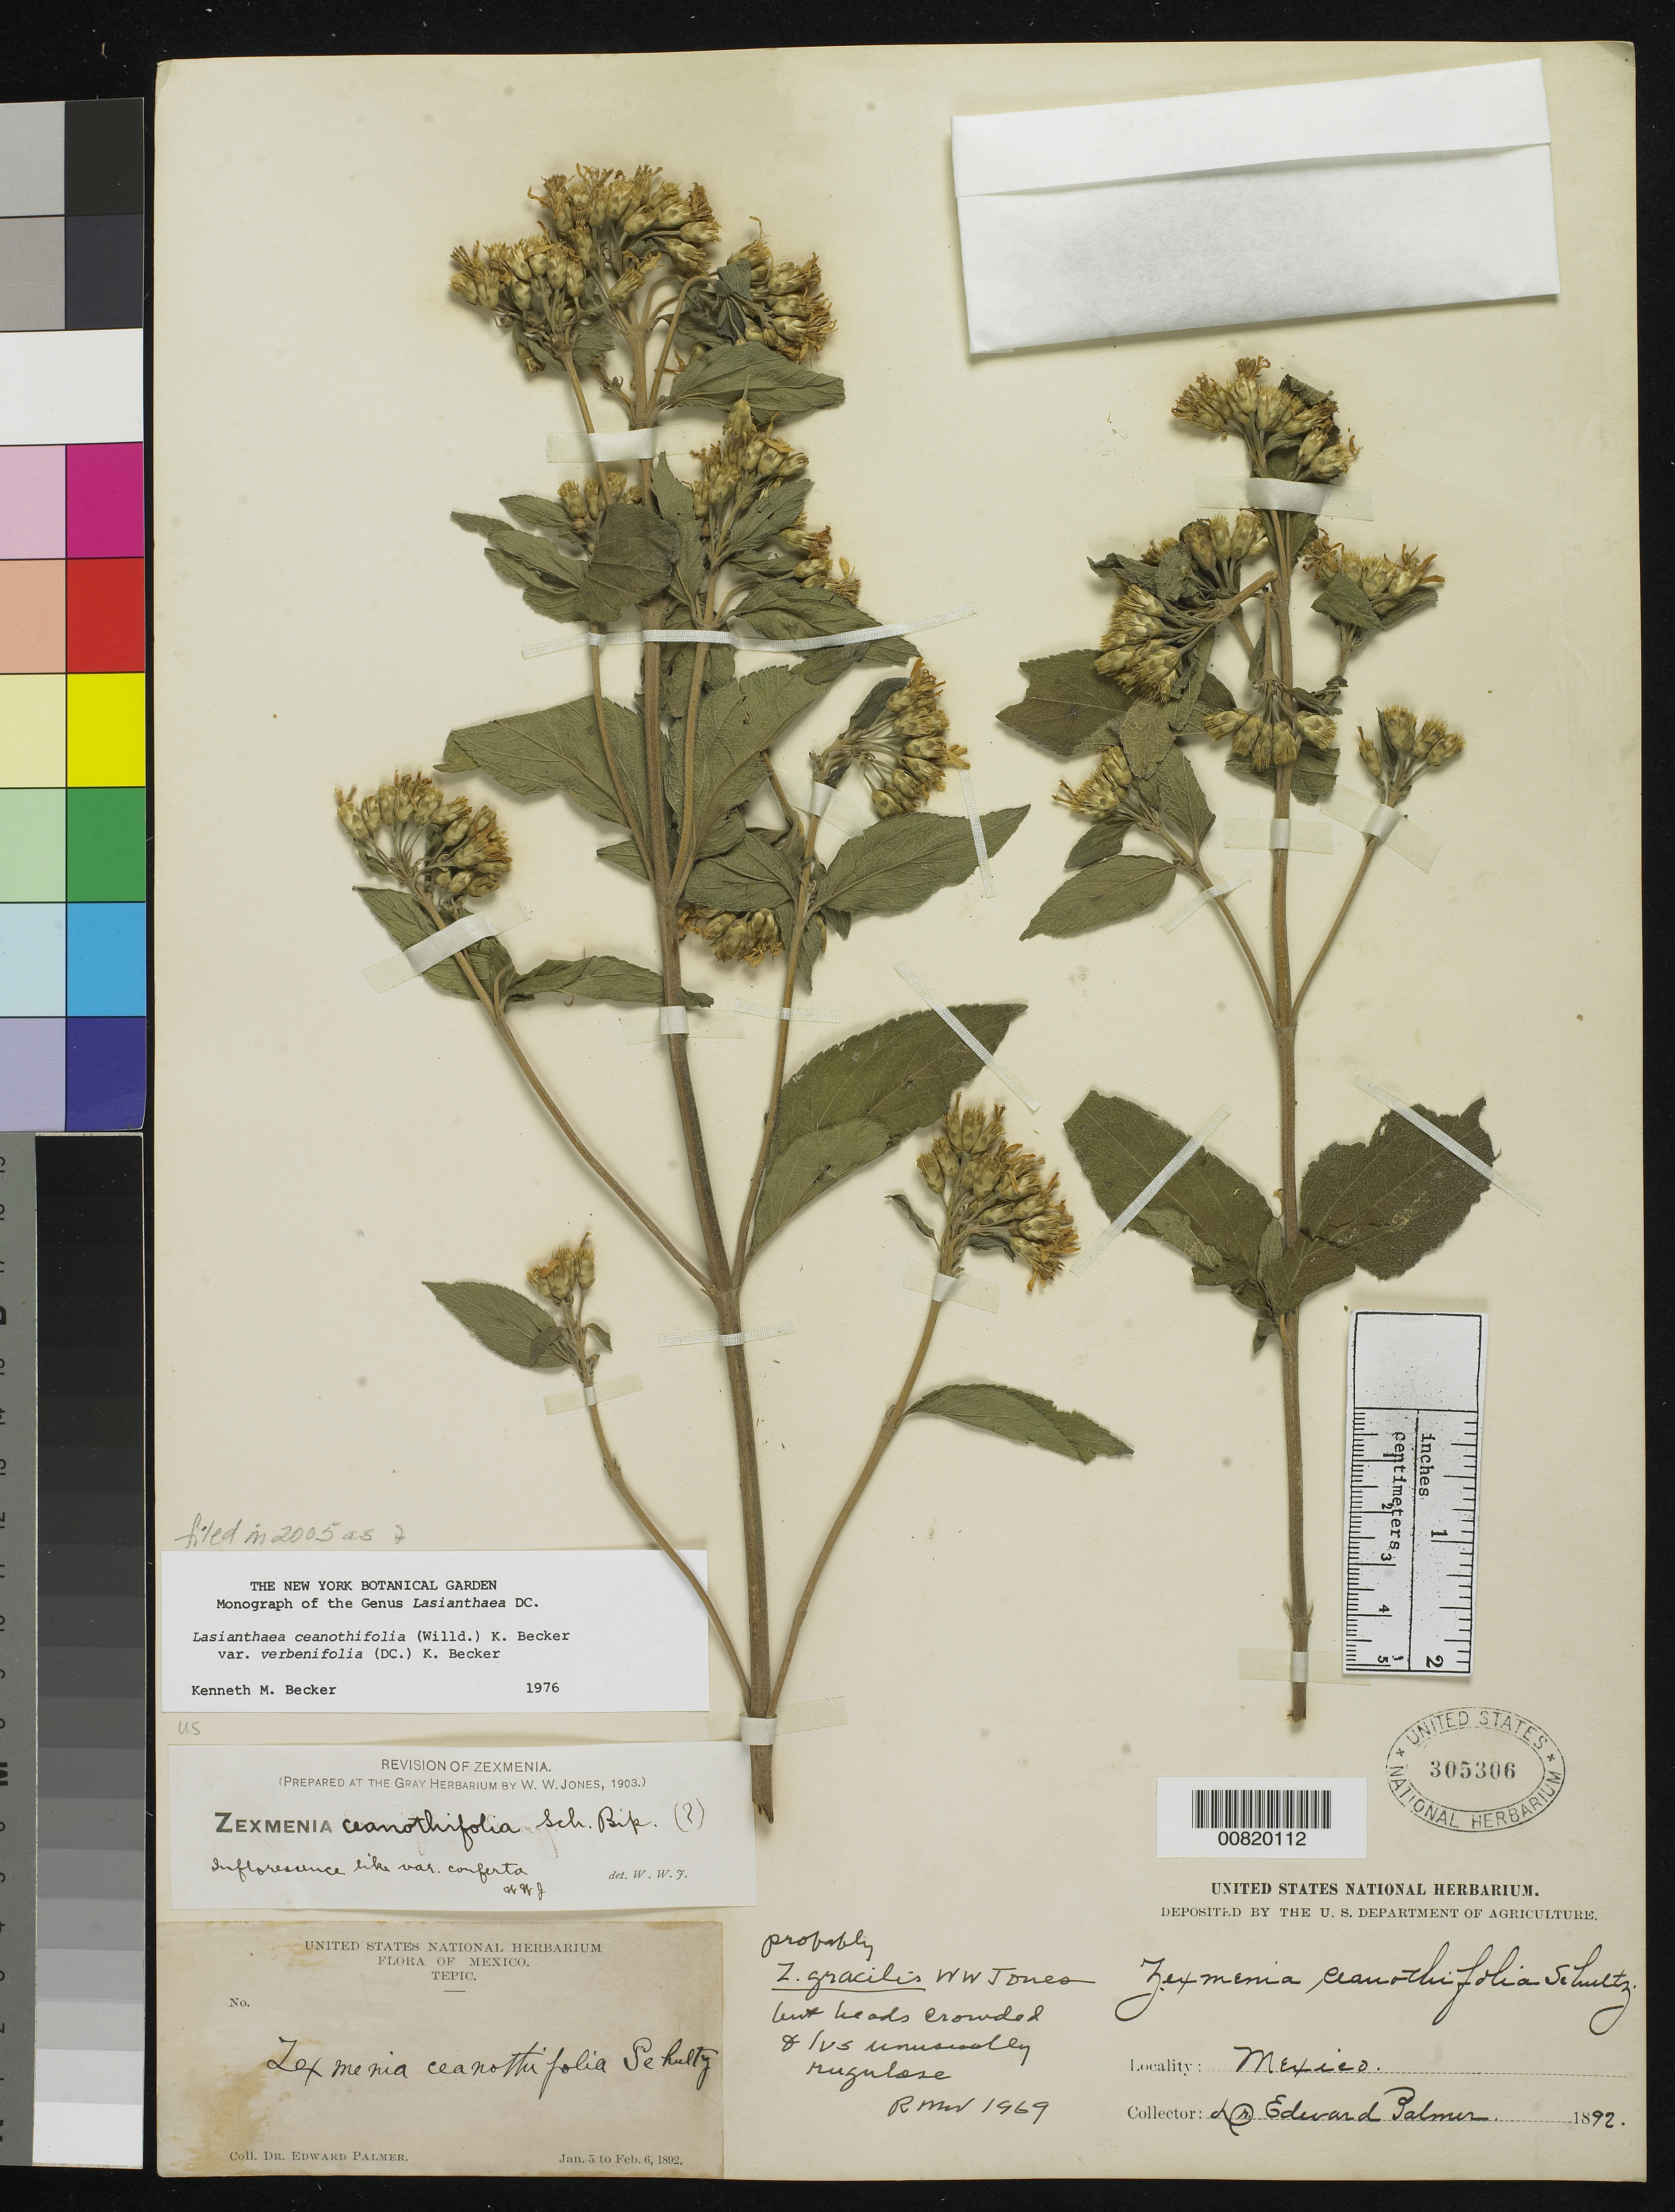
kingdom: Plantae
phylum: Tracheophyta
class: Magnoliopsida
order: Asterales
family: Asteraceae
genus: Lasianthaea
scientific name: Lasianthaea ceanothifolia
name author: (Willd.) K.M. Becker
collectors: E. Palmer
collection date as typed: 05 Jan 1892 to 06 Feb 1892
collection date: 1892-01-05/1892-02-06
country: Mexico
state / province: Nayarit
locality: Tepic, Nayarit.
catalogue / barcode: US 305306